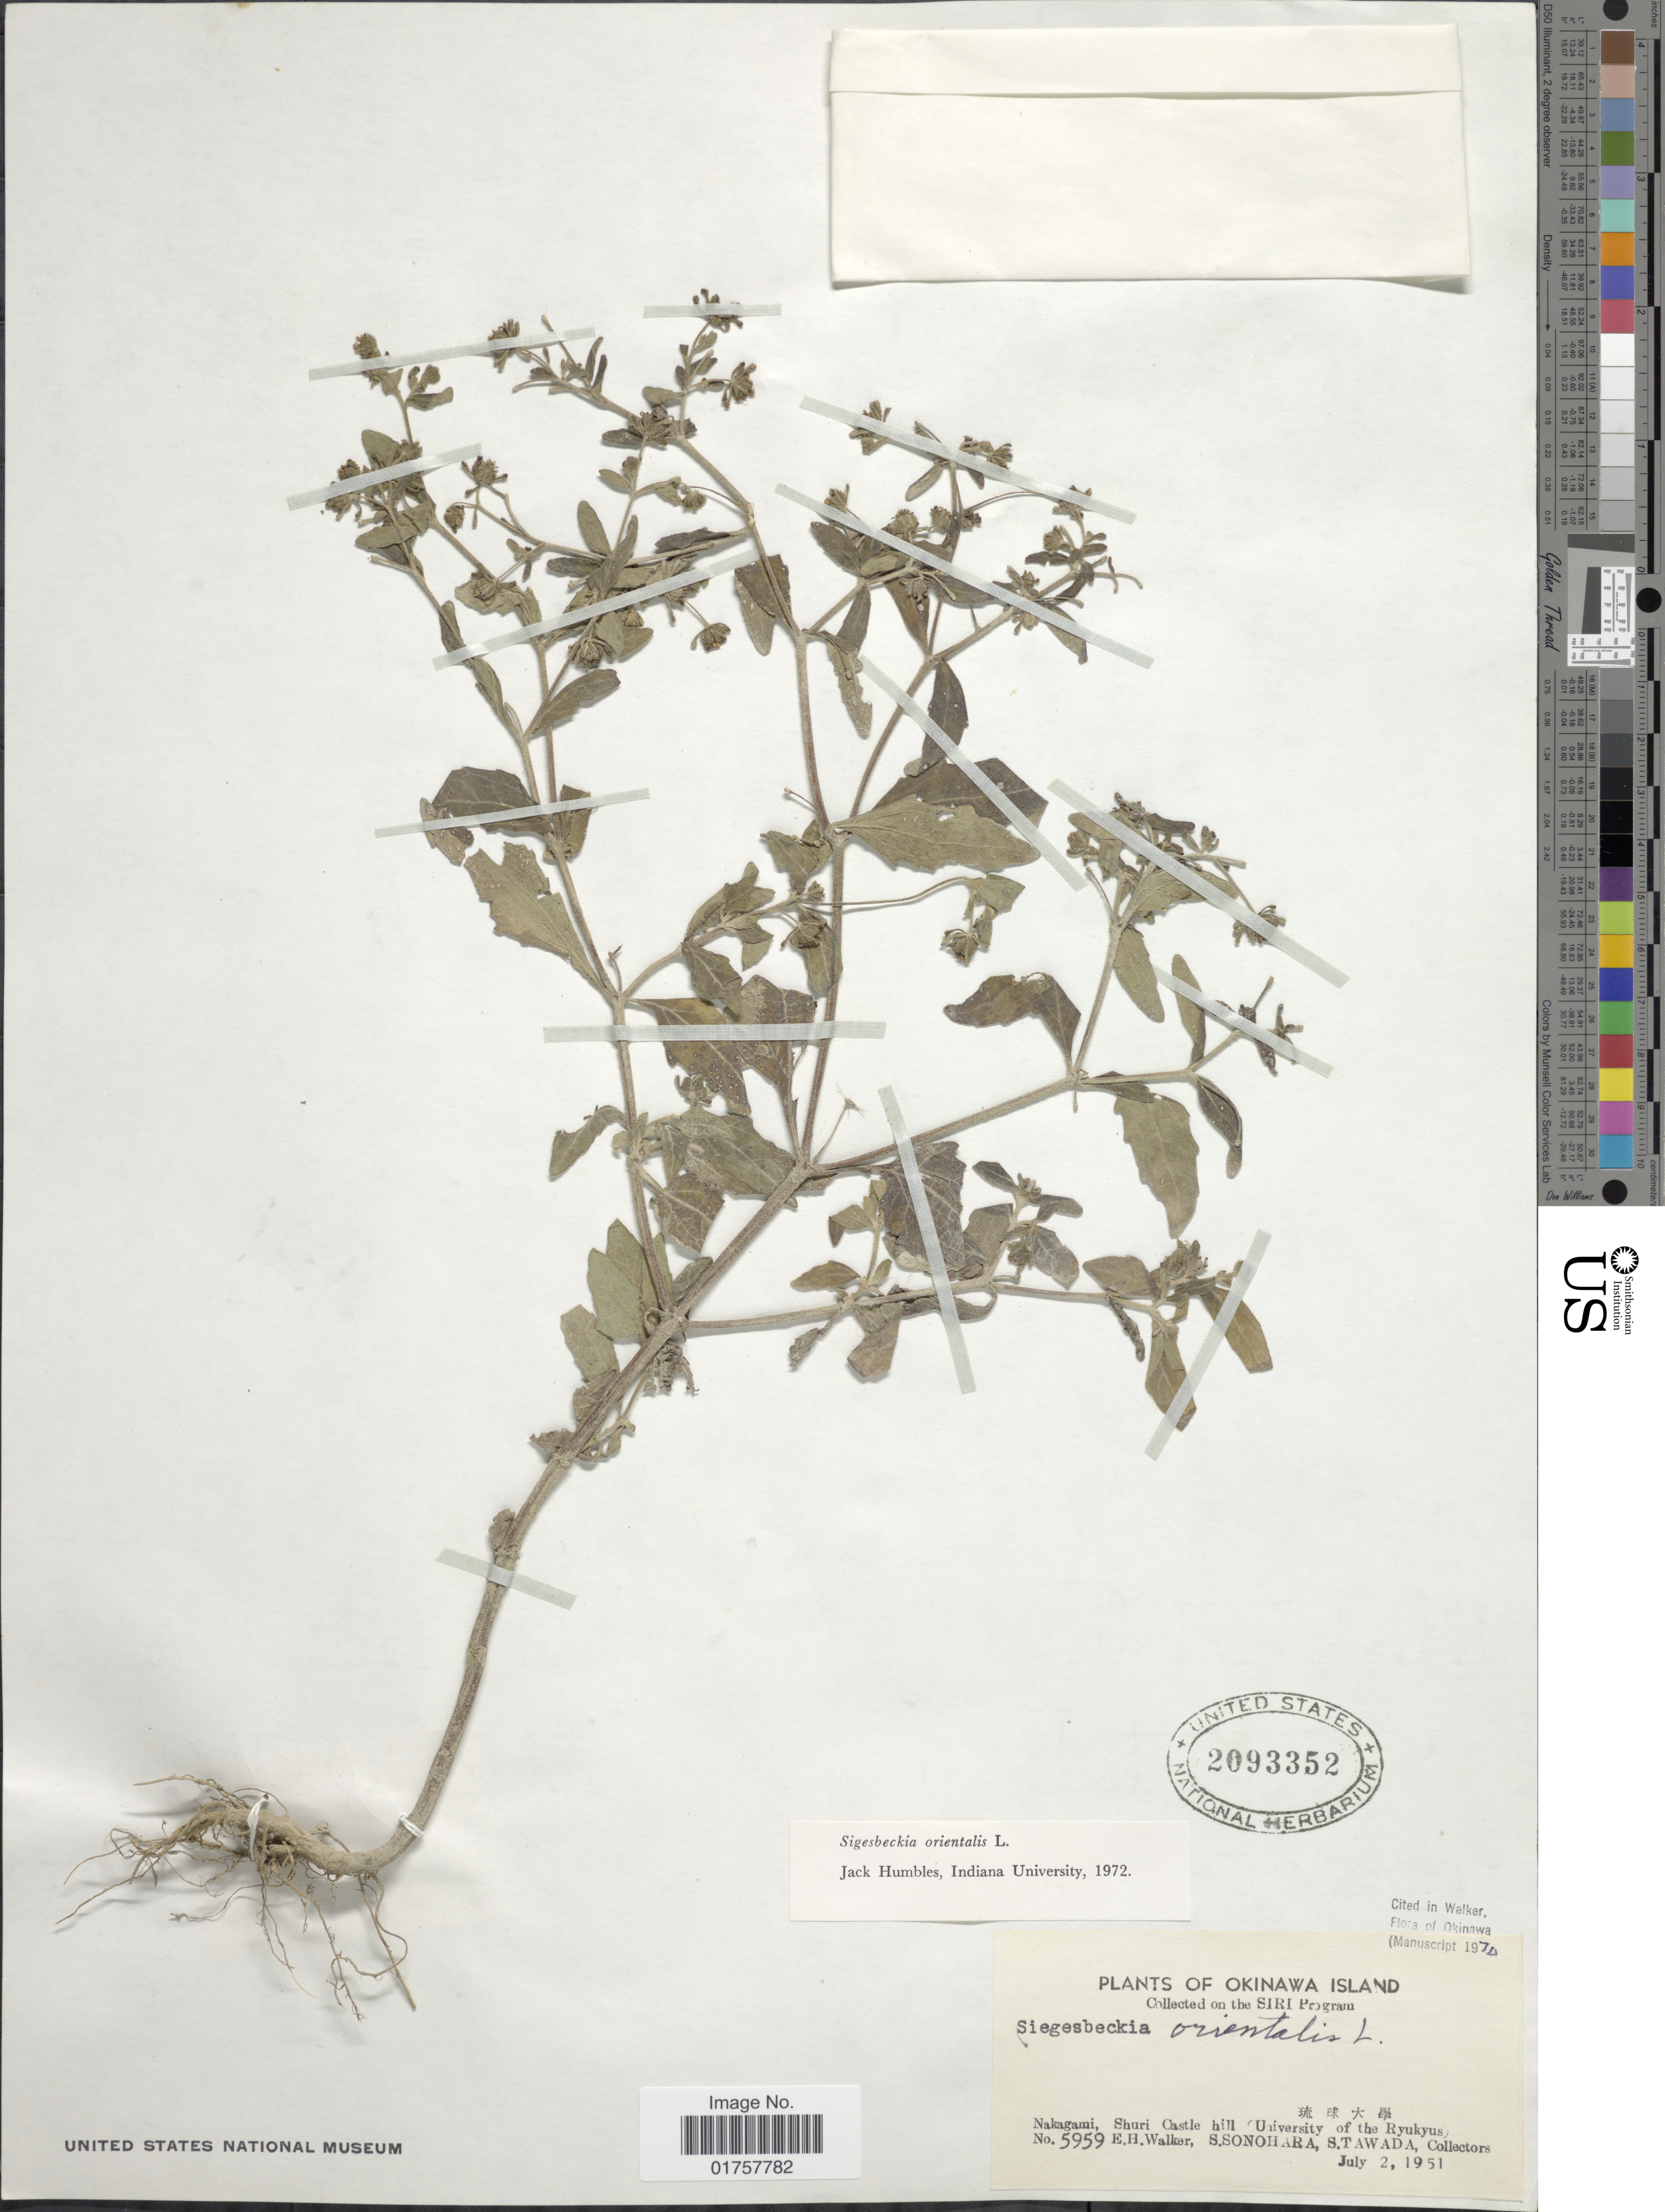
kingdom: Plantae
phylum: Tracheophyta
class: Magnoliopsida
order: Asterales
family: Asteraceae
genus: Sigesbeckia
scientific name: Sigesbeckia orientalis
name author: L.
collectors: E. H. Walker, S. Sonohara & S. Tawada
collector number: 5959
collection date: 1951-07-02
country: Japan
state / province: Okinawa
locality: Okinawa Island, Nakagami, Shuri Castle hill, University of the Ryukyus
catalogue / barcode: US 2093352